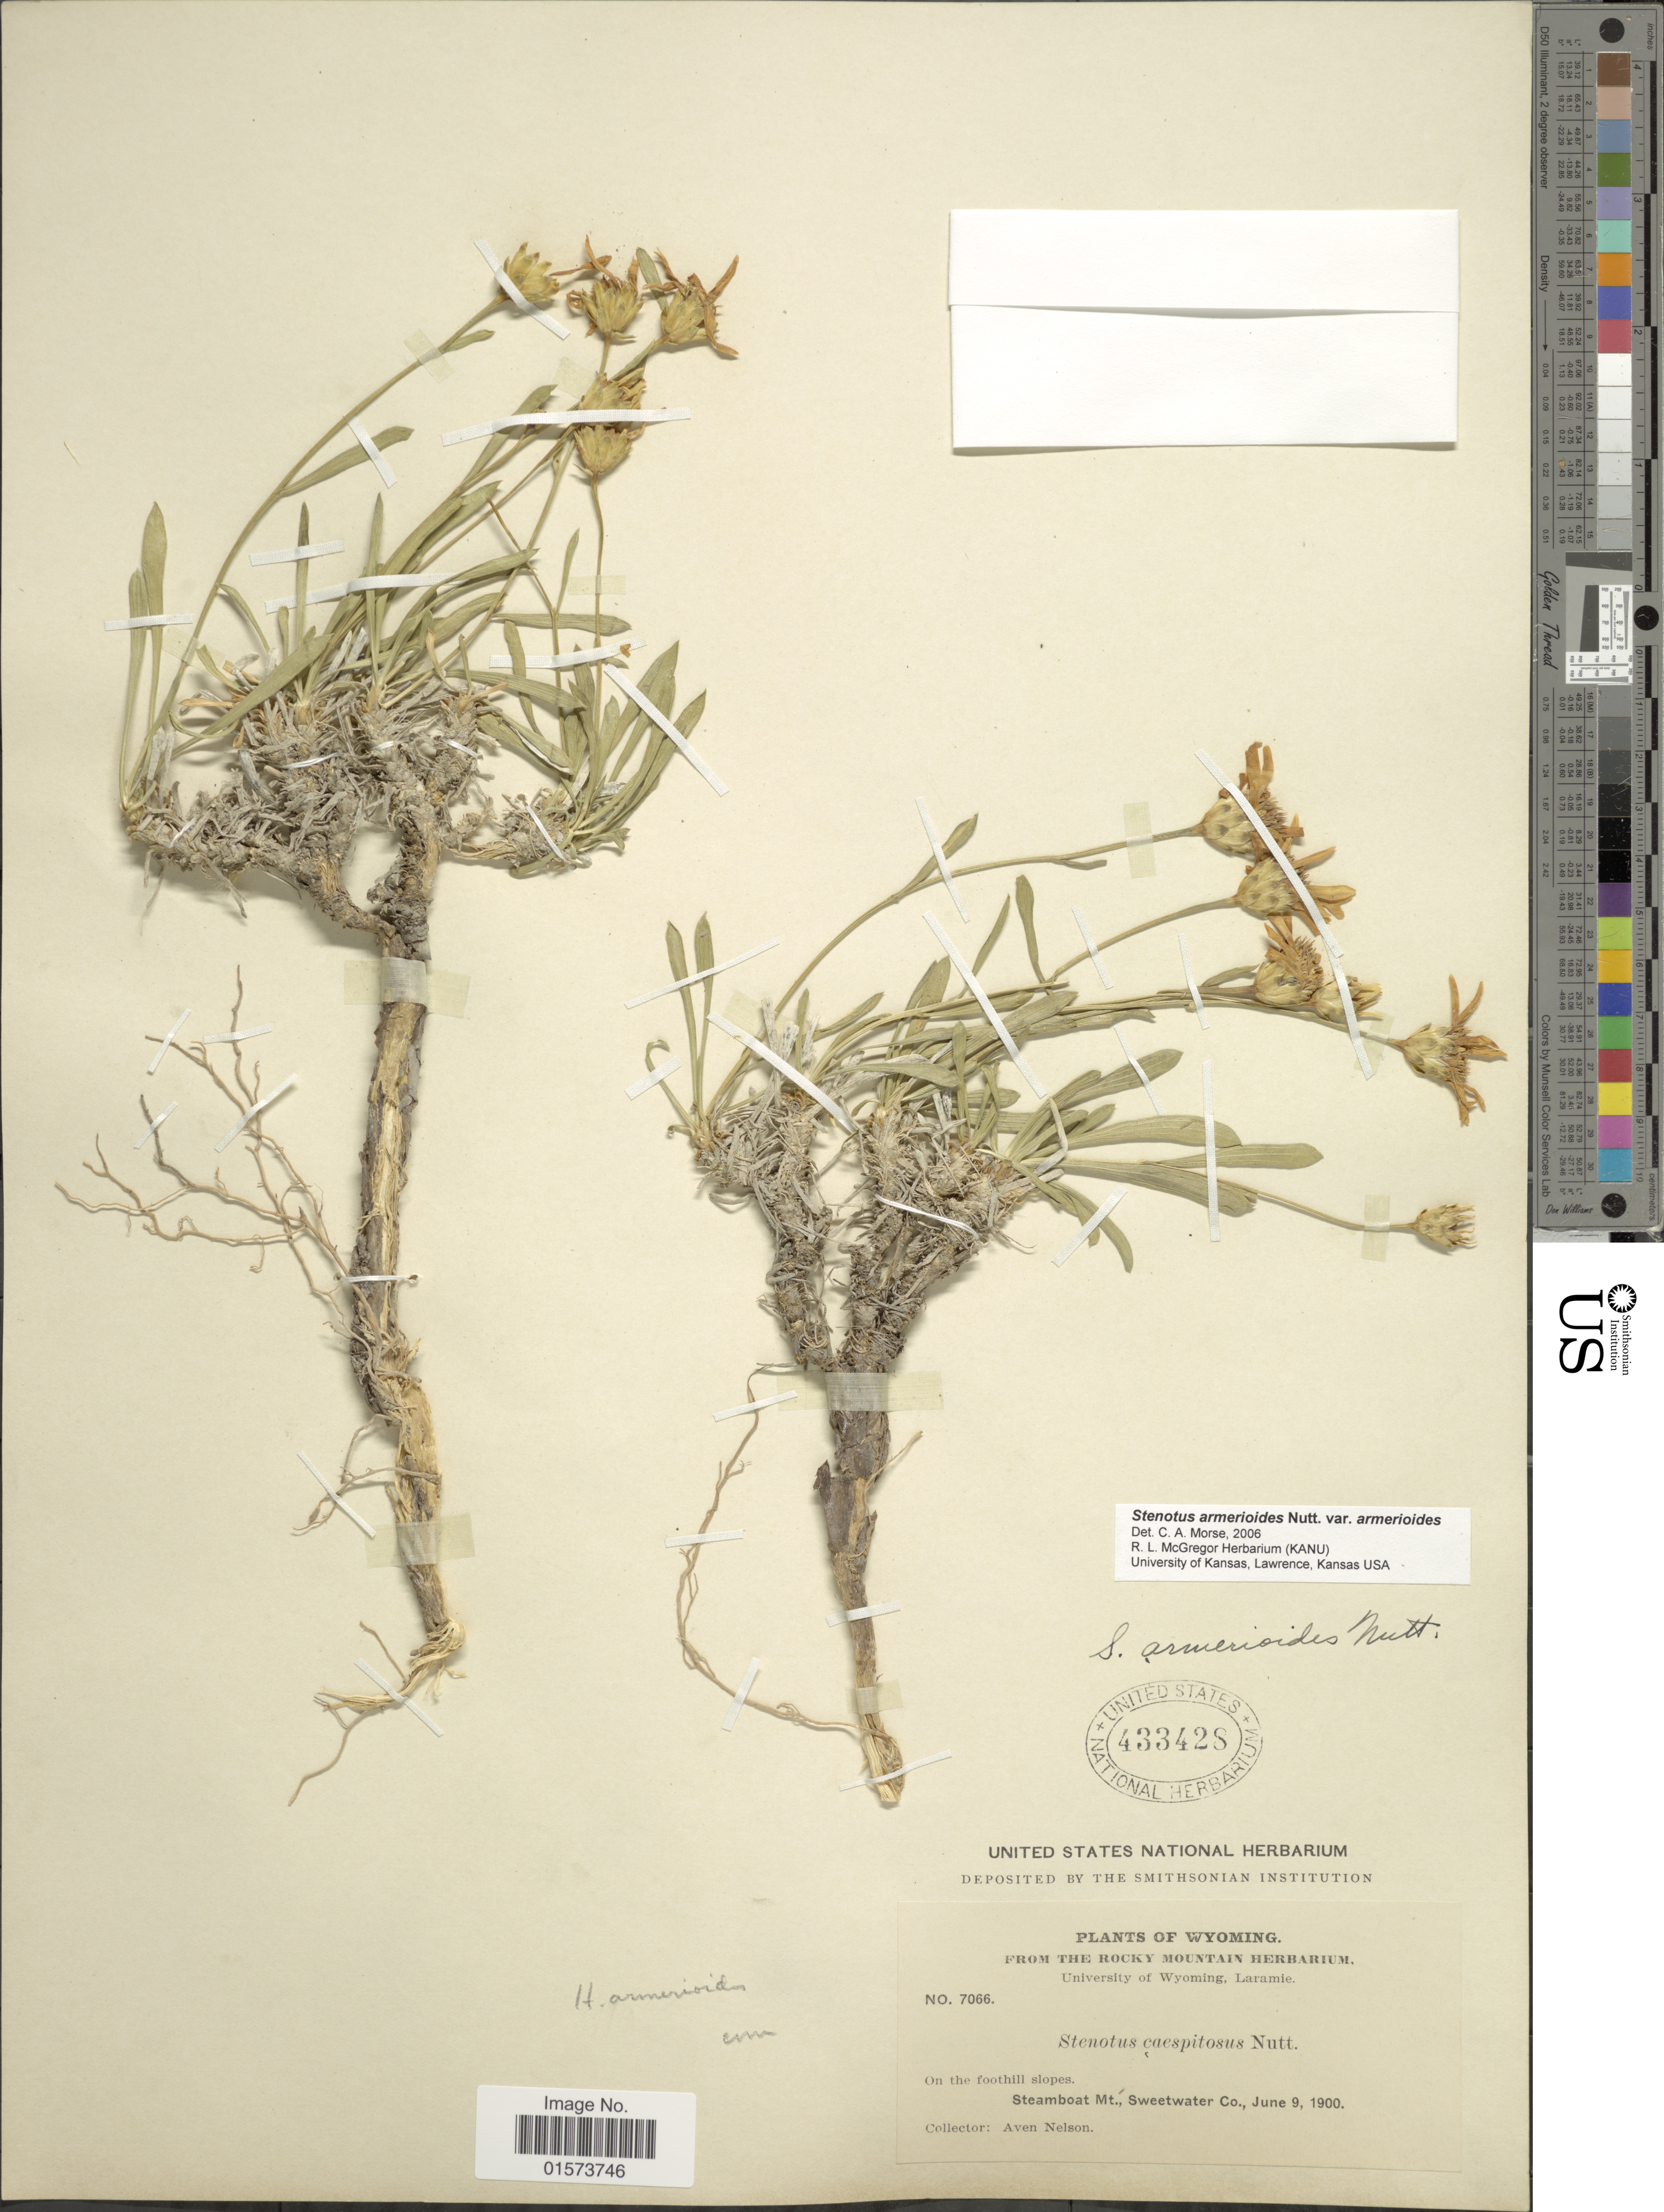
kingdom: Plantae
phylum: Tracheophyta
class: Magnoliopsida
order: Asterales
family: Asteraceae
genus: Stenotus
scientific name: Stenotus armerioides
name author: Nutt.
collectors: A. Nelson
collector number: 7066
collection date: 1900-06-09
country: United States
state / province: Wyoming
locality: On the foothill slopes, Streamboat Mt., Sweetwater Co.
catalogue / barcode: US 433428